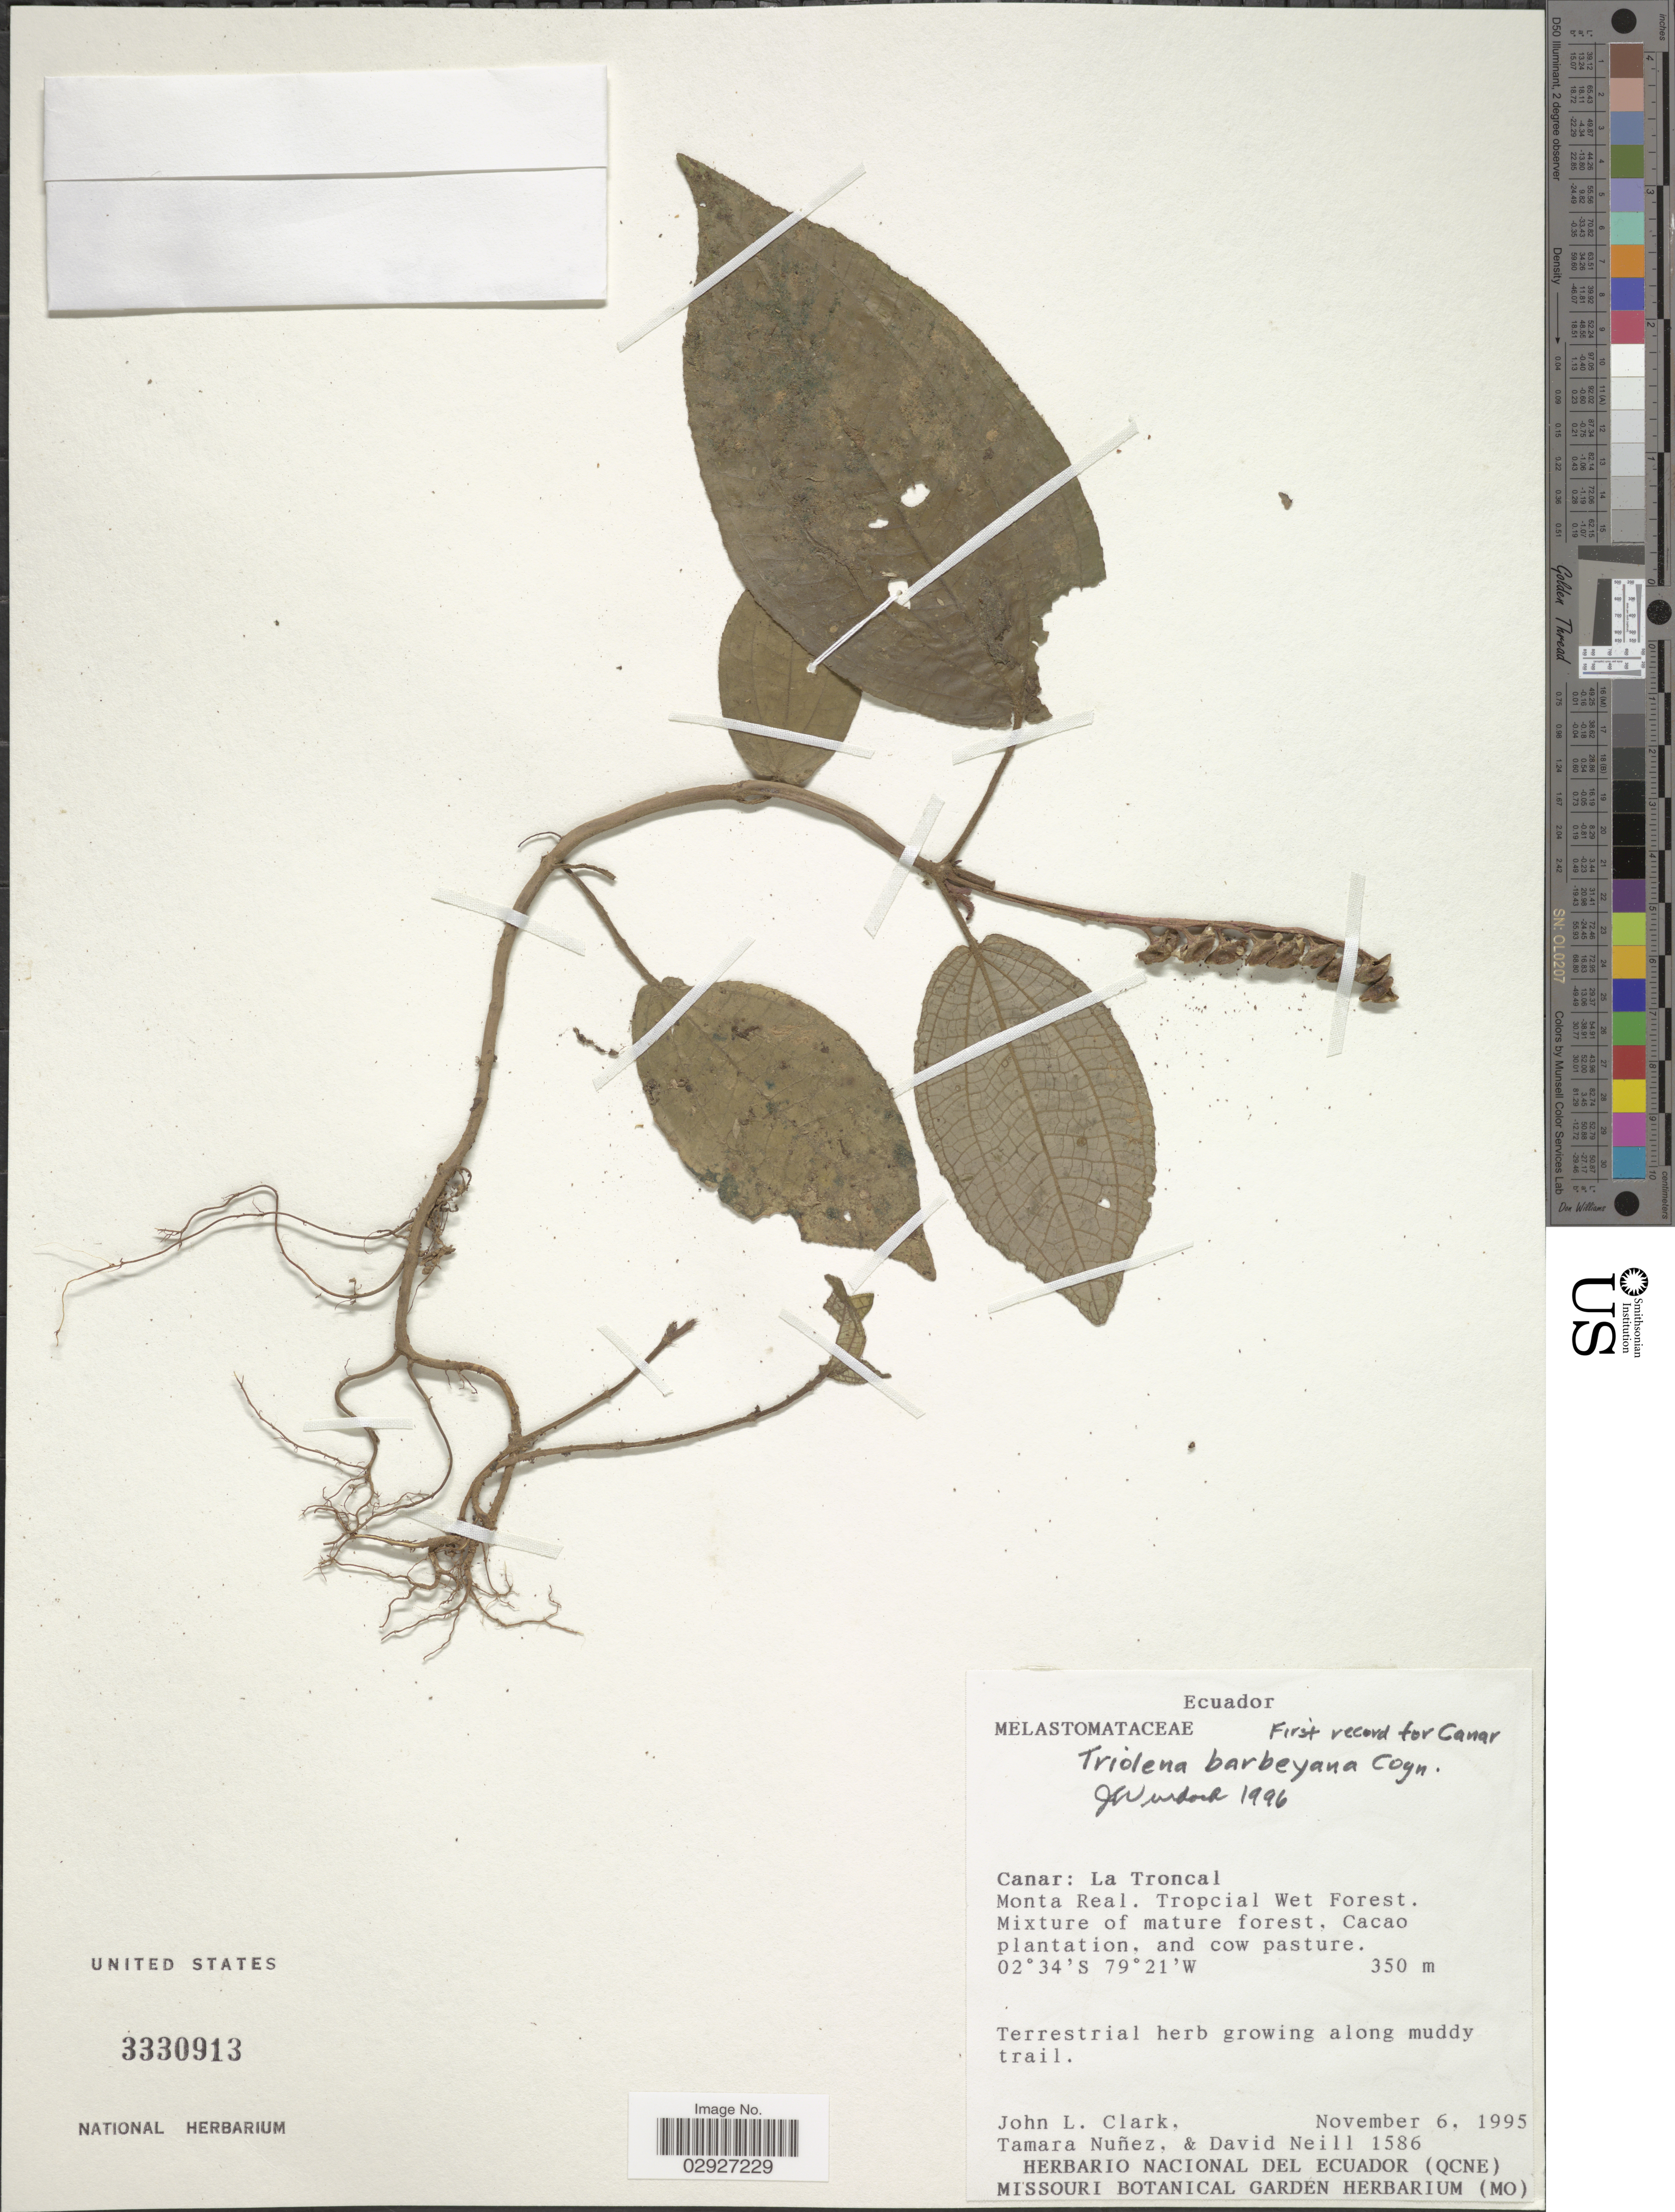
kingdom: Plantae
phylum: Tracheophyta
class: Magnoliopsida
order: Myrtales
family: Melastomataceae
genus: Triolena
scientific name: Triolena barbeyana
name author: Cogn.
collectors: J. L. Clark, T. Núñez & D. Neill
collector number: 1586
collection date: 1995-11-06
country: Ecuador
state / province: Cañar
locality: La Troncal, Monta Real,Tropical Wet Forest.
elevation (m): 350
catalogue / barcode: US 3330913